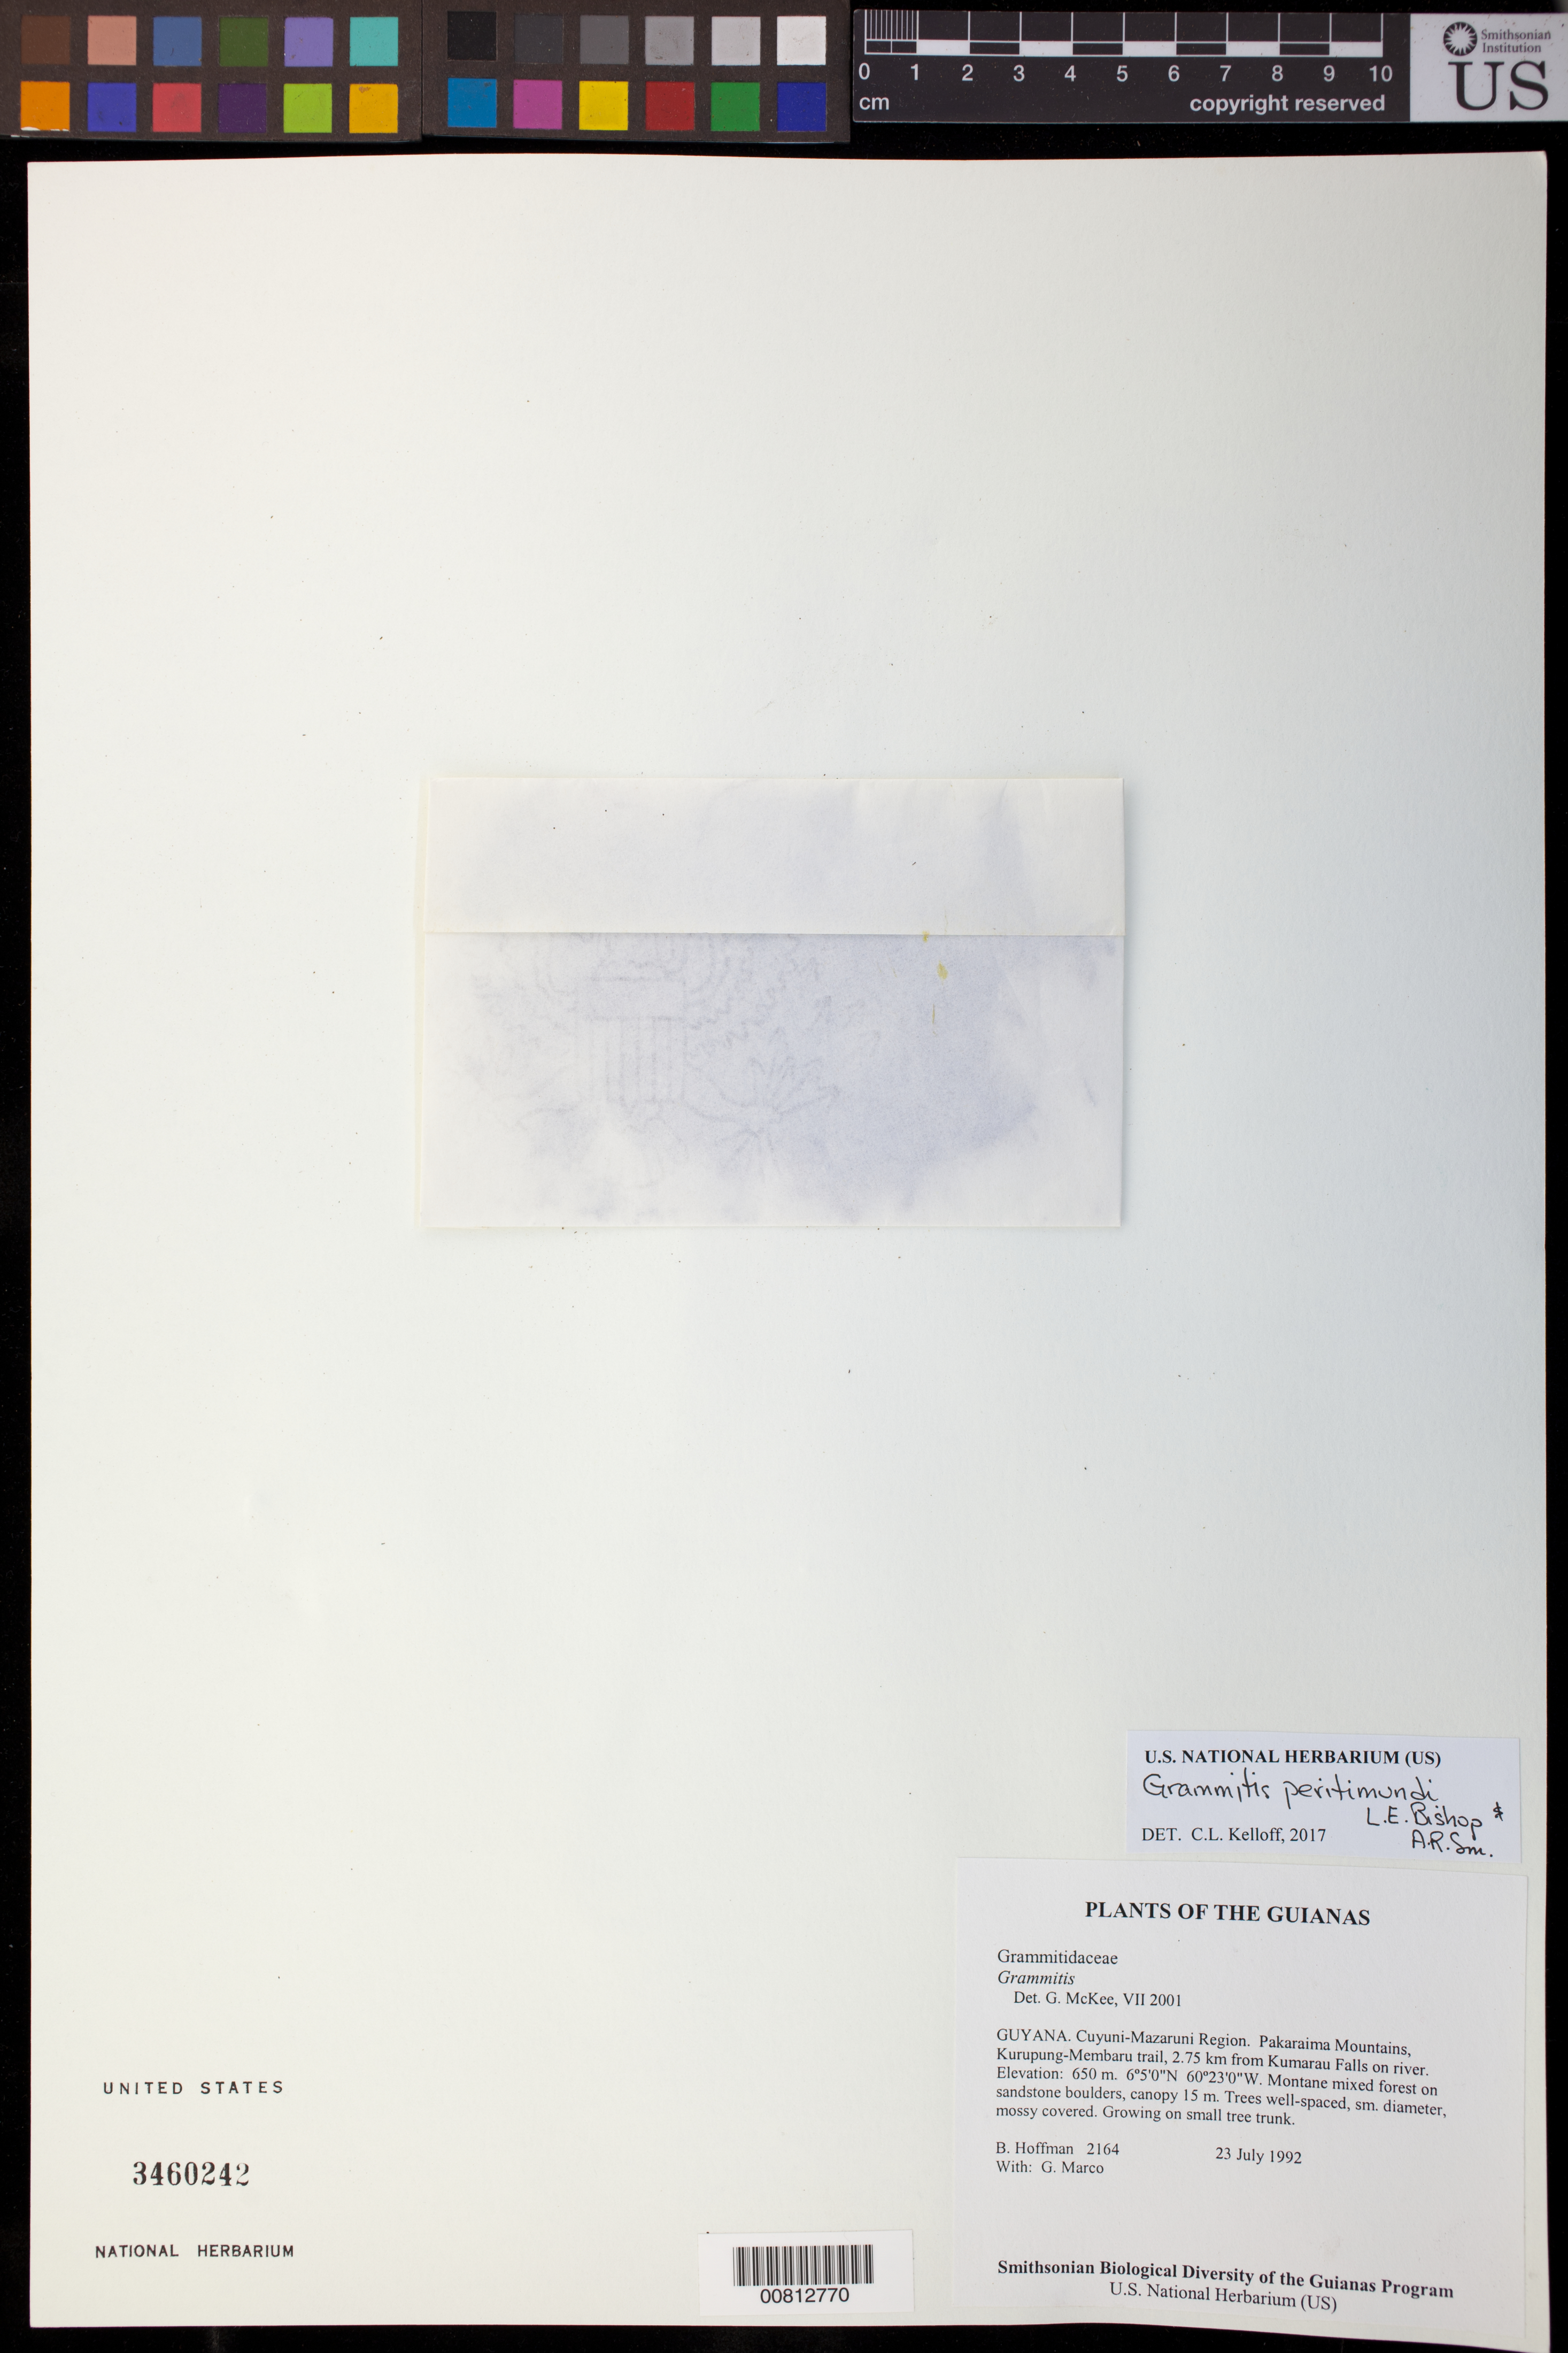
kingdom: Plantae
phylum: Tracheophyta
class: Polypodiopsida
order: Polypodiales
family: Polypodiaceae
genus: Grammitis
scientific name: Grammitis peritimundi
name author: L.E. Bishop & A.R. Sm.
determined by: Kelloff, C. L.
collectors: B. Hoffman & G. Marco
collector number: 2164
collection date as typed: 23 July 1992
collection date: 1992-07-23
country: Guyana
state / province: Cuyuni-Mazaruni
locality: Pakaraima Mountains, Kurupung-Membaru trail, 2.75 km WSW from Kumarau Falls on Kurupung River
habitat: Montane mixed forest on sandstone boulders, canopy 15 m. Trees well-spaced, sm. diameter, mossy covered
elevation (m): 650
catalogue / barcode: US 3460242